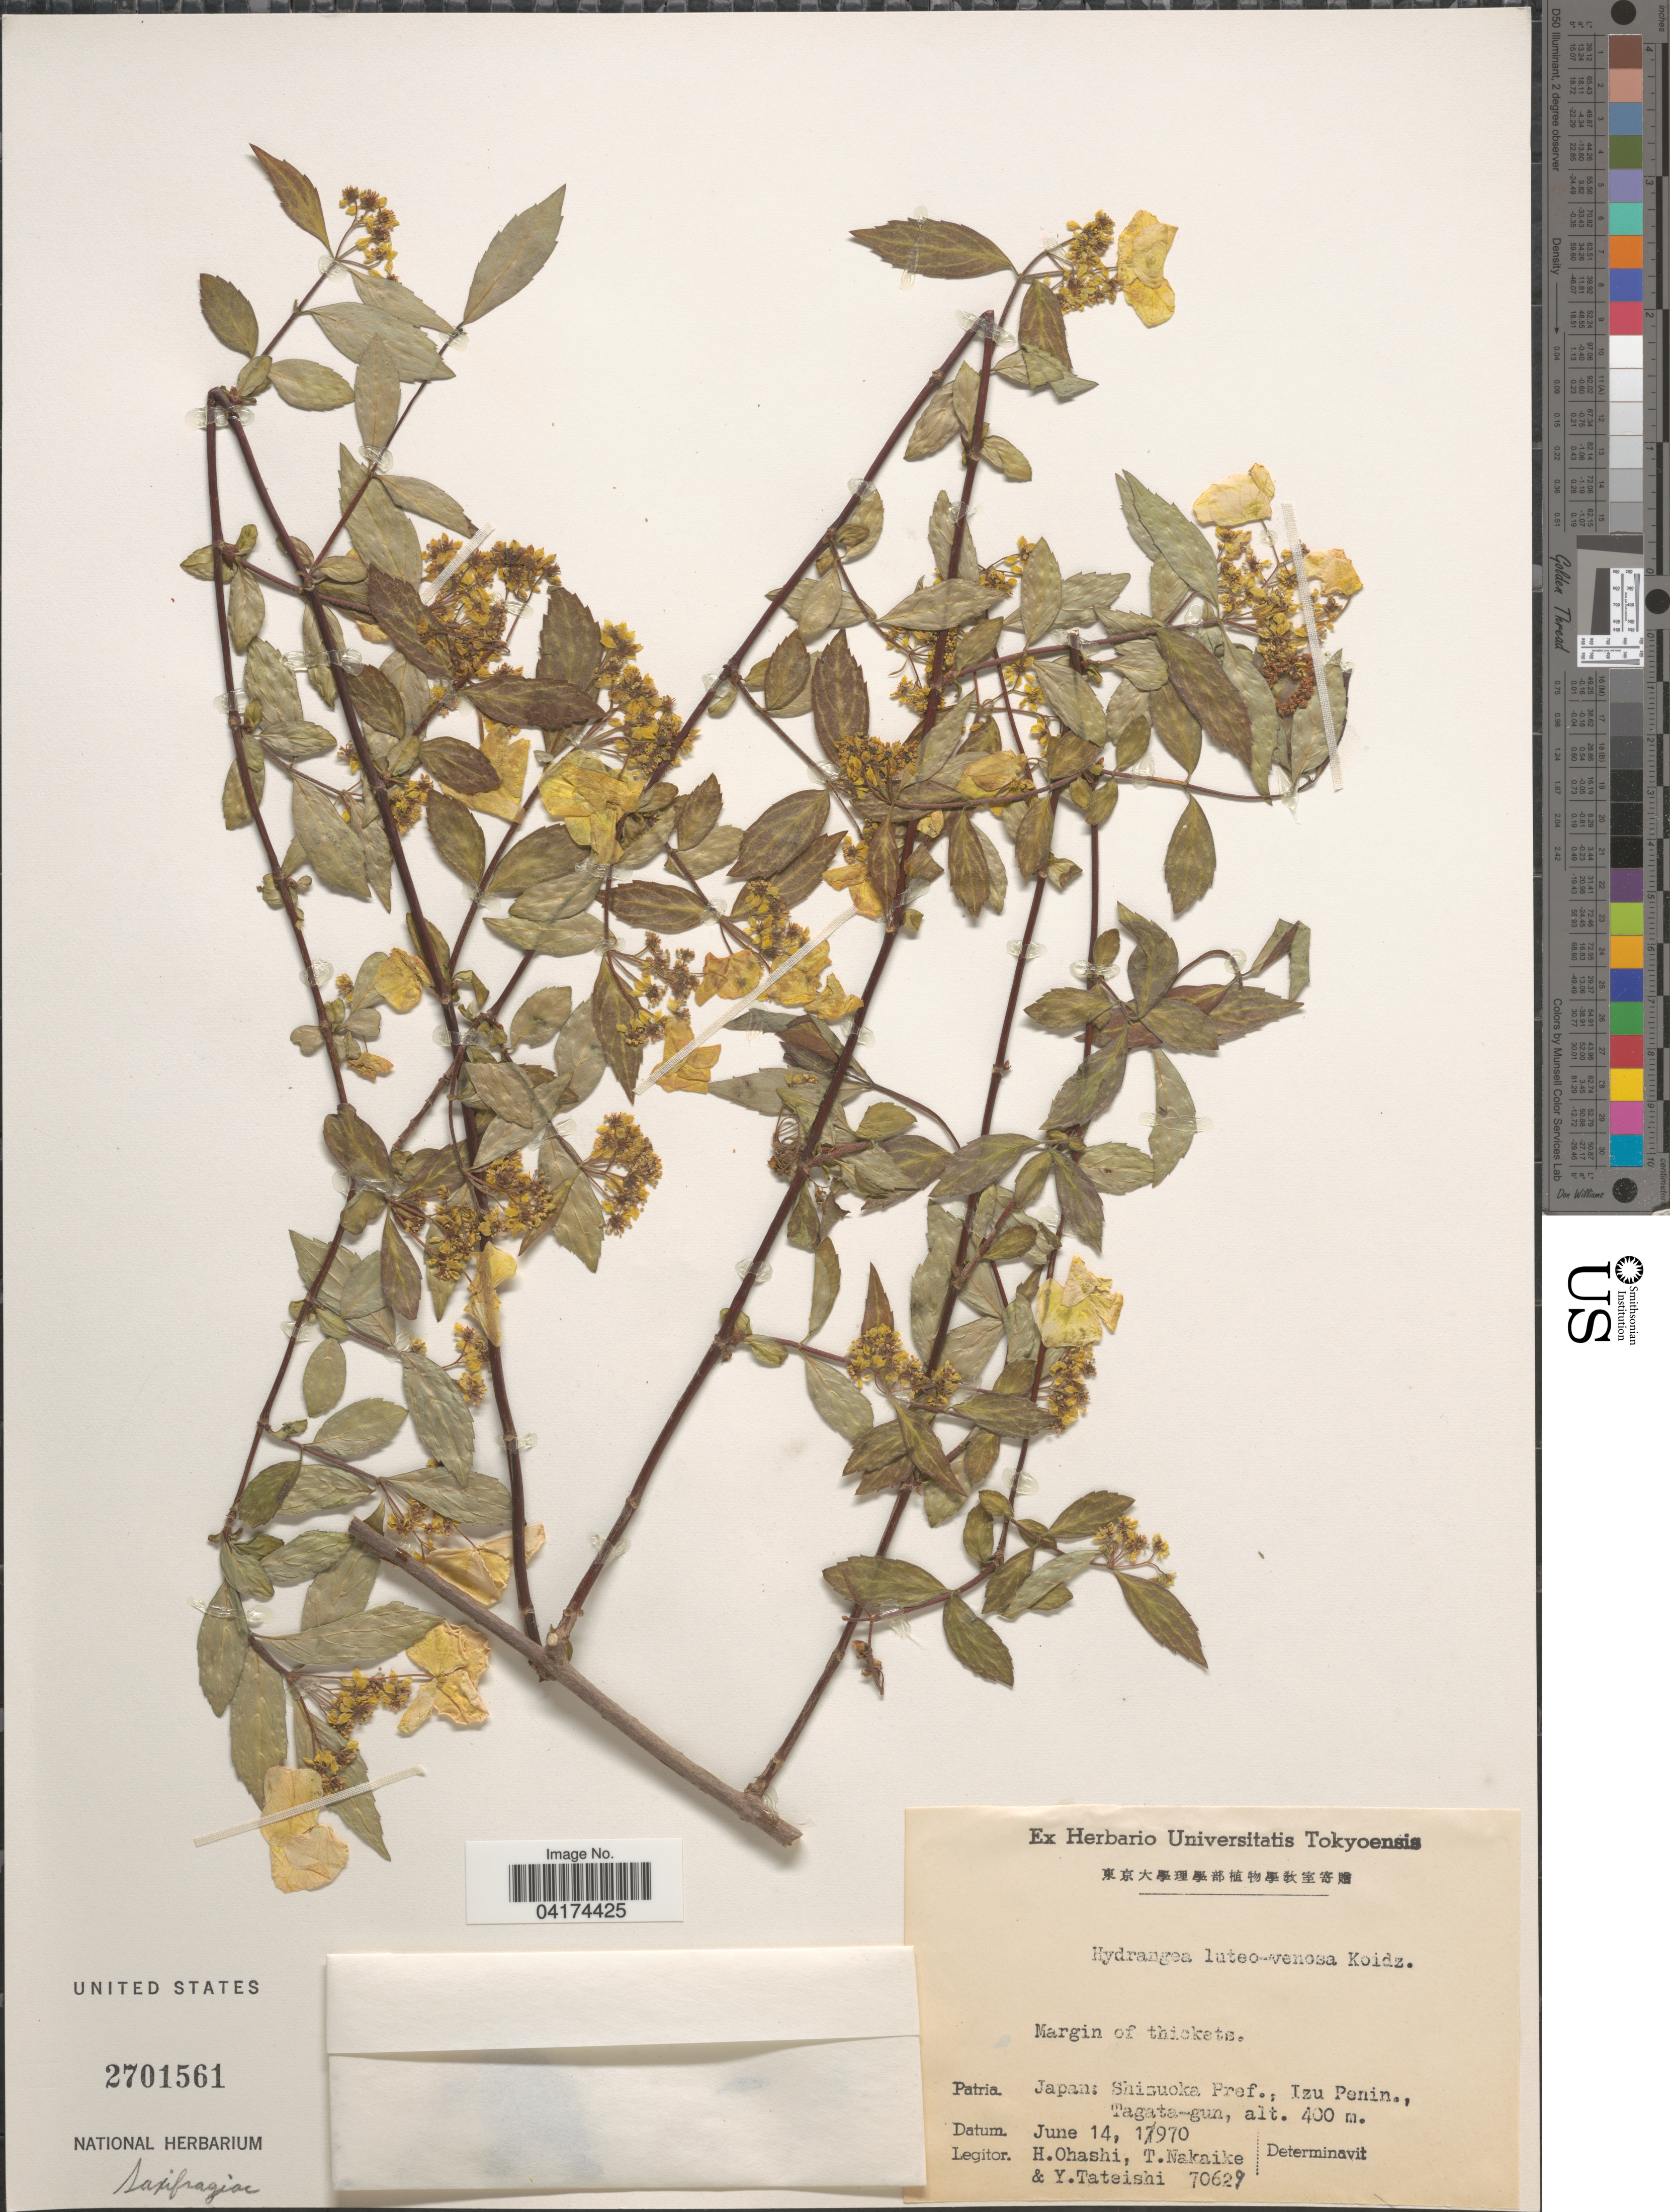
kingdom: Plantae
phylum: Tracheophyta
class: Magnoliopsida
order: Cornales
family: Hydrangeaceae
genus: Hydrangea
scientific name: Hydrangea luteovenosa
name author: Koidz.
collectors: H. Ohashi, T. Nakaike & Y. Tateishi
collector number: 70629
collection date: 1970-06-14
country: Japan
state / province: Sizuoka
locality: Shizuoka Pref., Izu Penin., Tagata-gun.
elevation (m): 400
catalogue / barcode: US 2701561